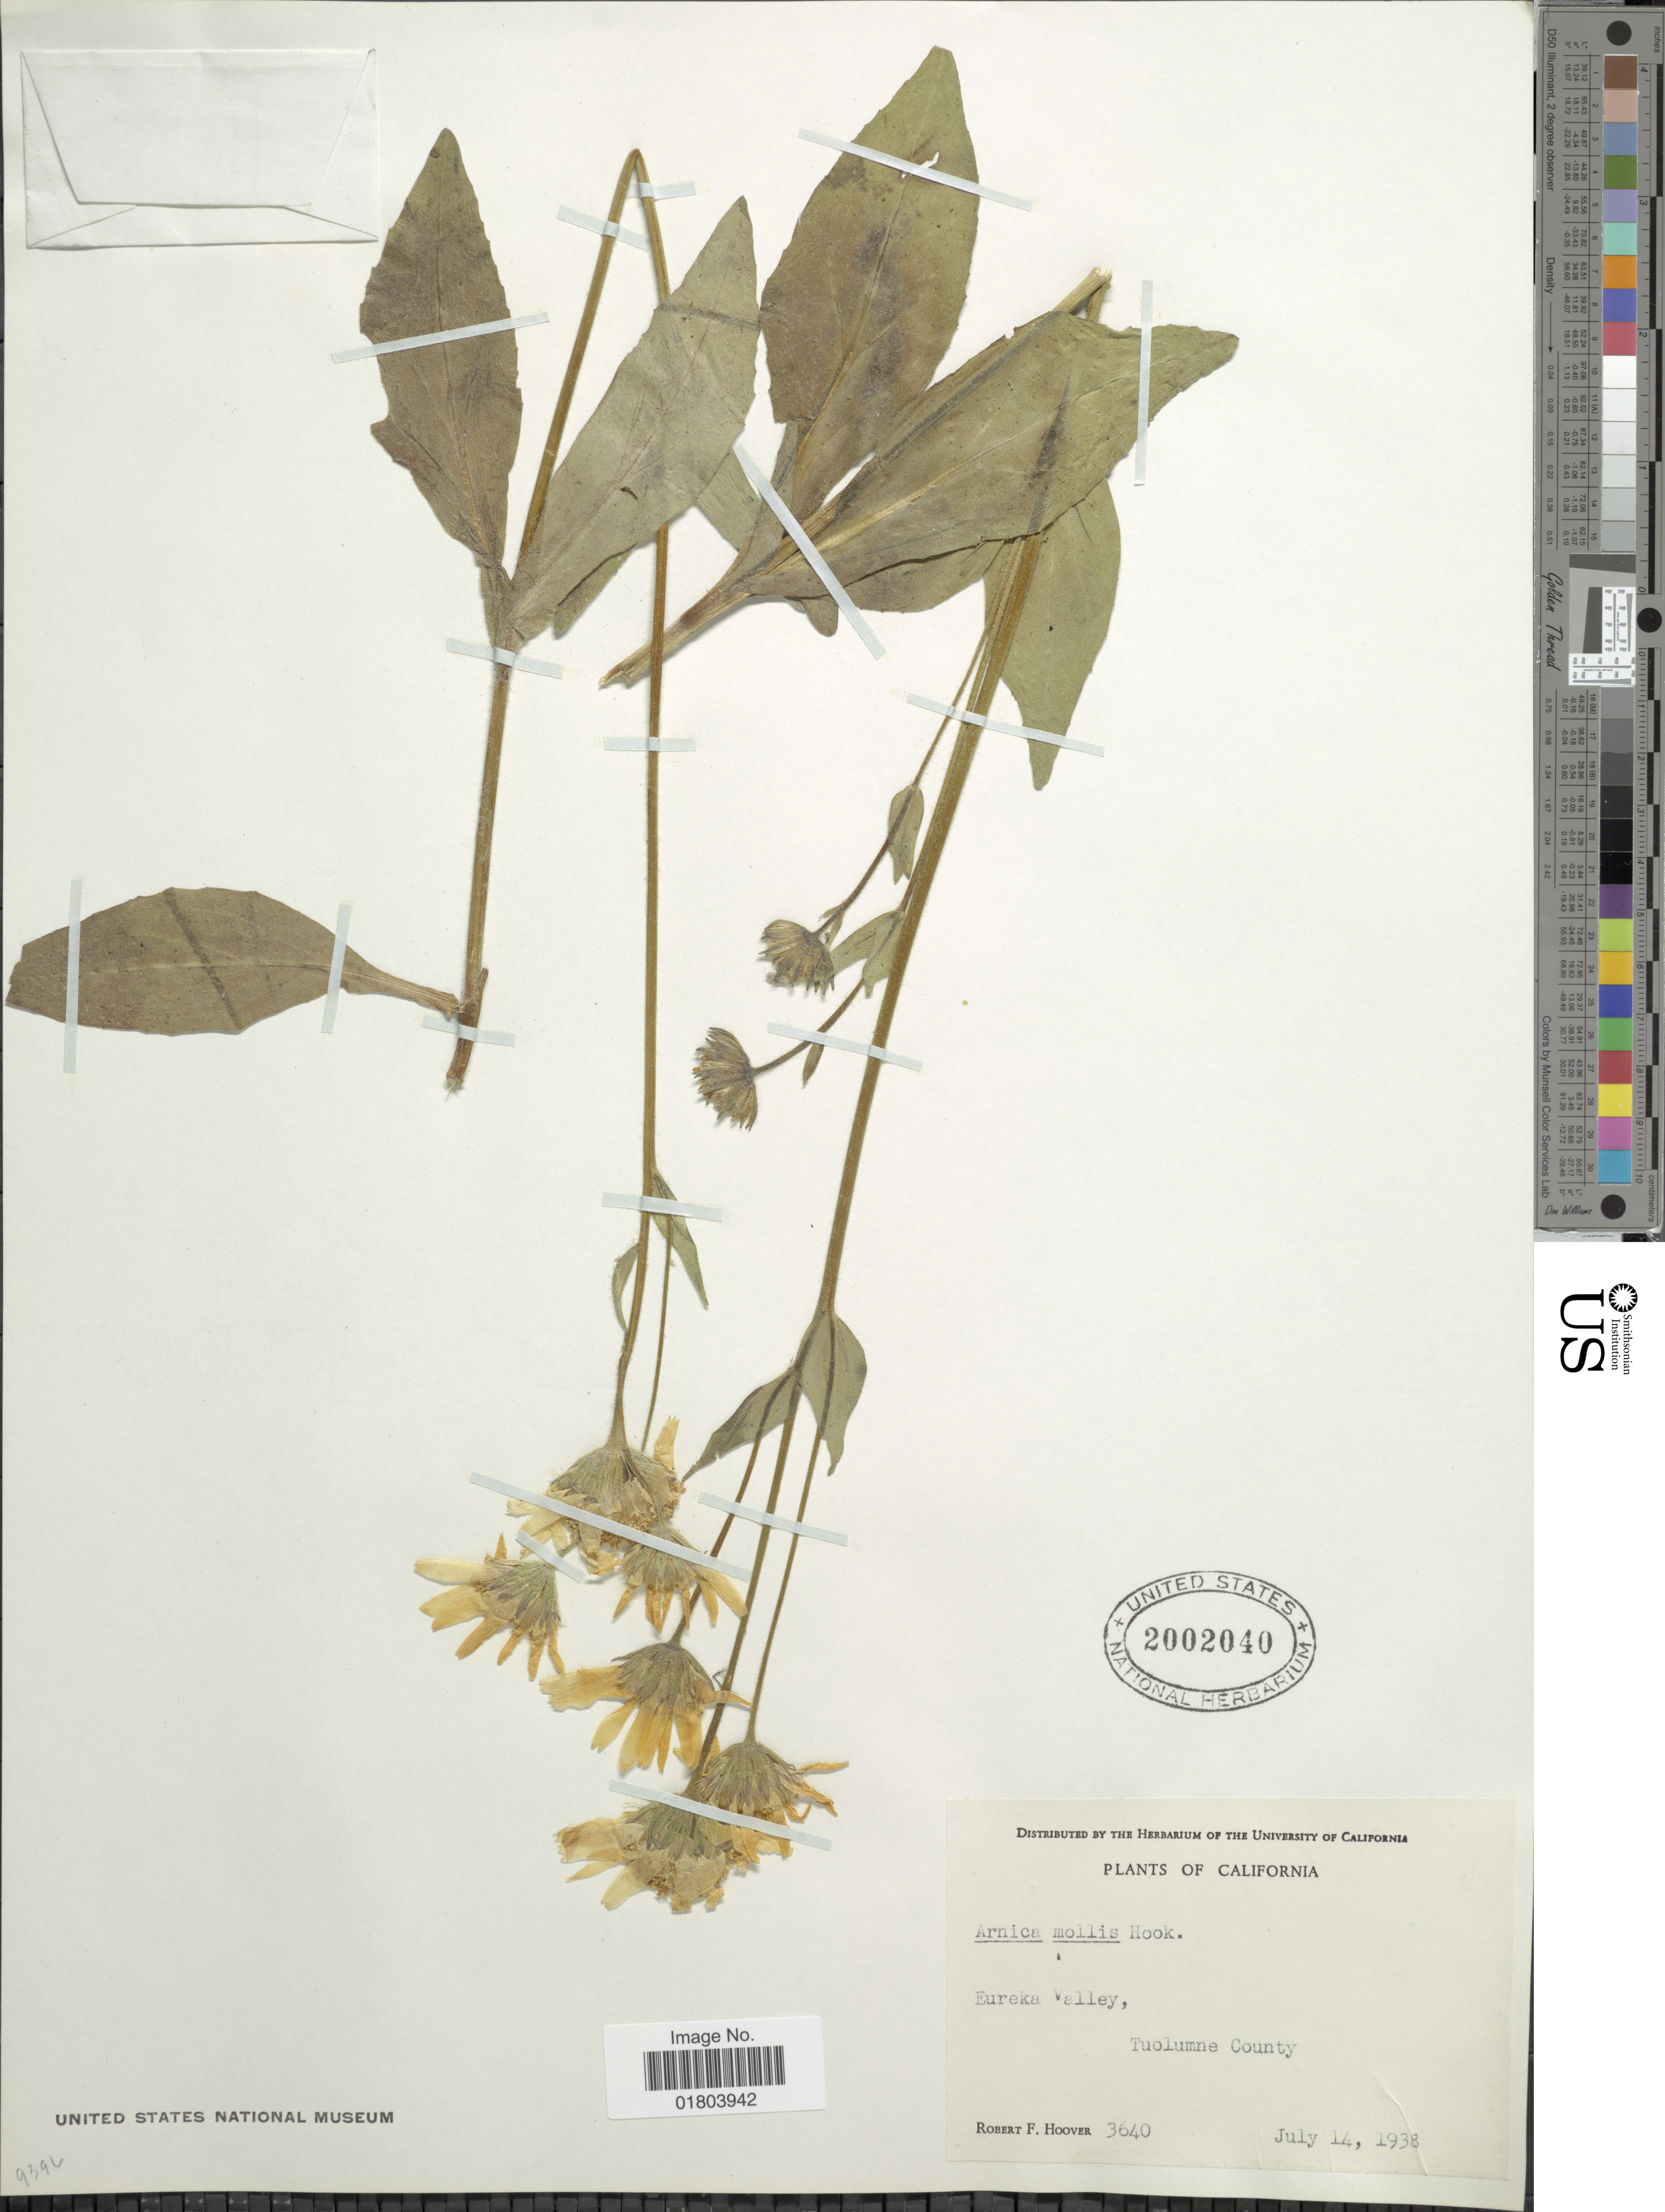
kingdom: Plantae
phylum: Tracheophyta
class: Magnoliopsida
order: Asterales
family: Asteraceae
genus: Arnica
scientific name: Arnica mollis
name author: Hook.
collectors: R. F. Hoover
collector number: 3640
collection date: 1938-07-14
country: United States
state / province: California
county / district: Tuolumne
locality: Eureka Valley, Tuolumne County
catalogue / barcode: US 2002040